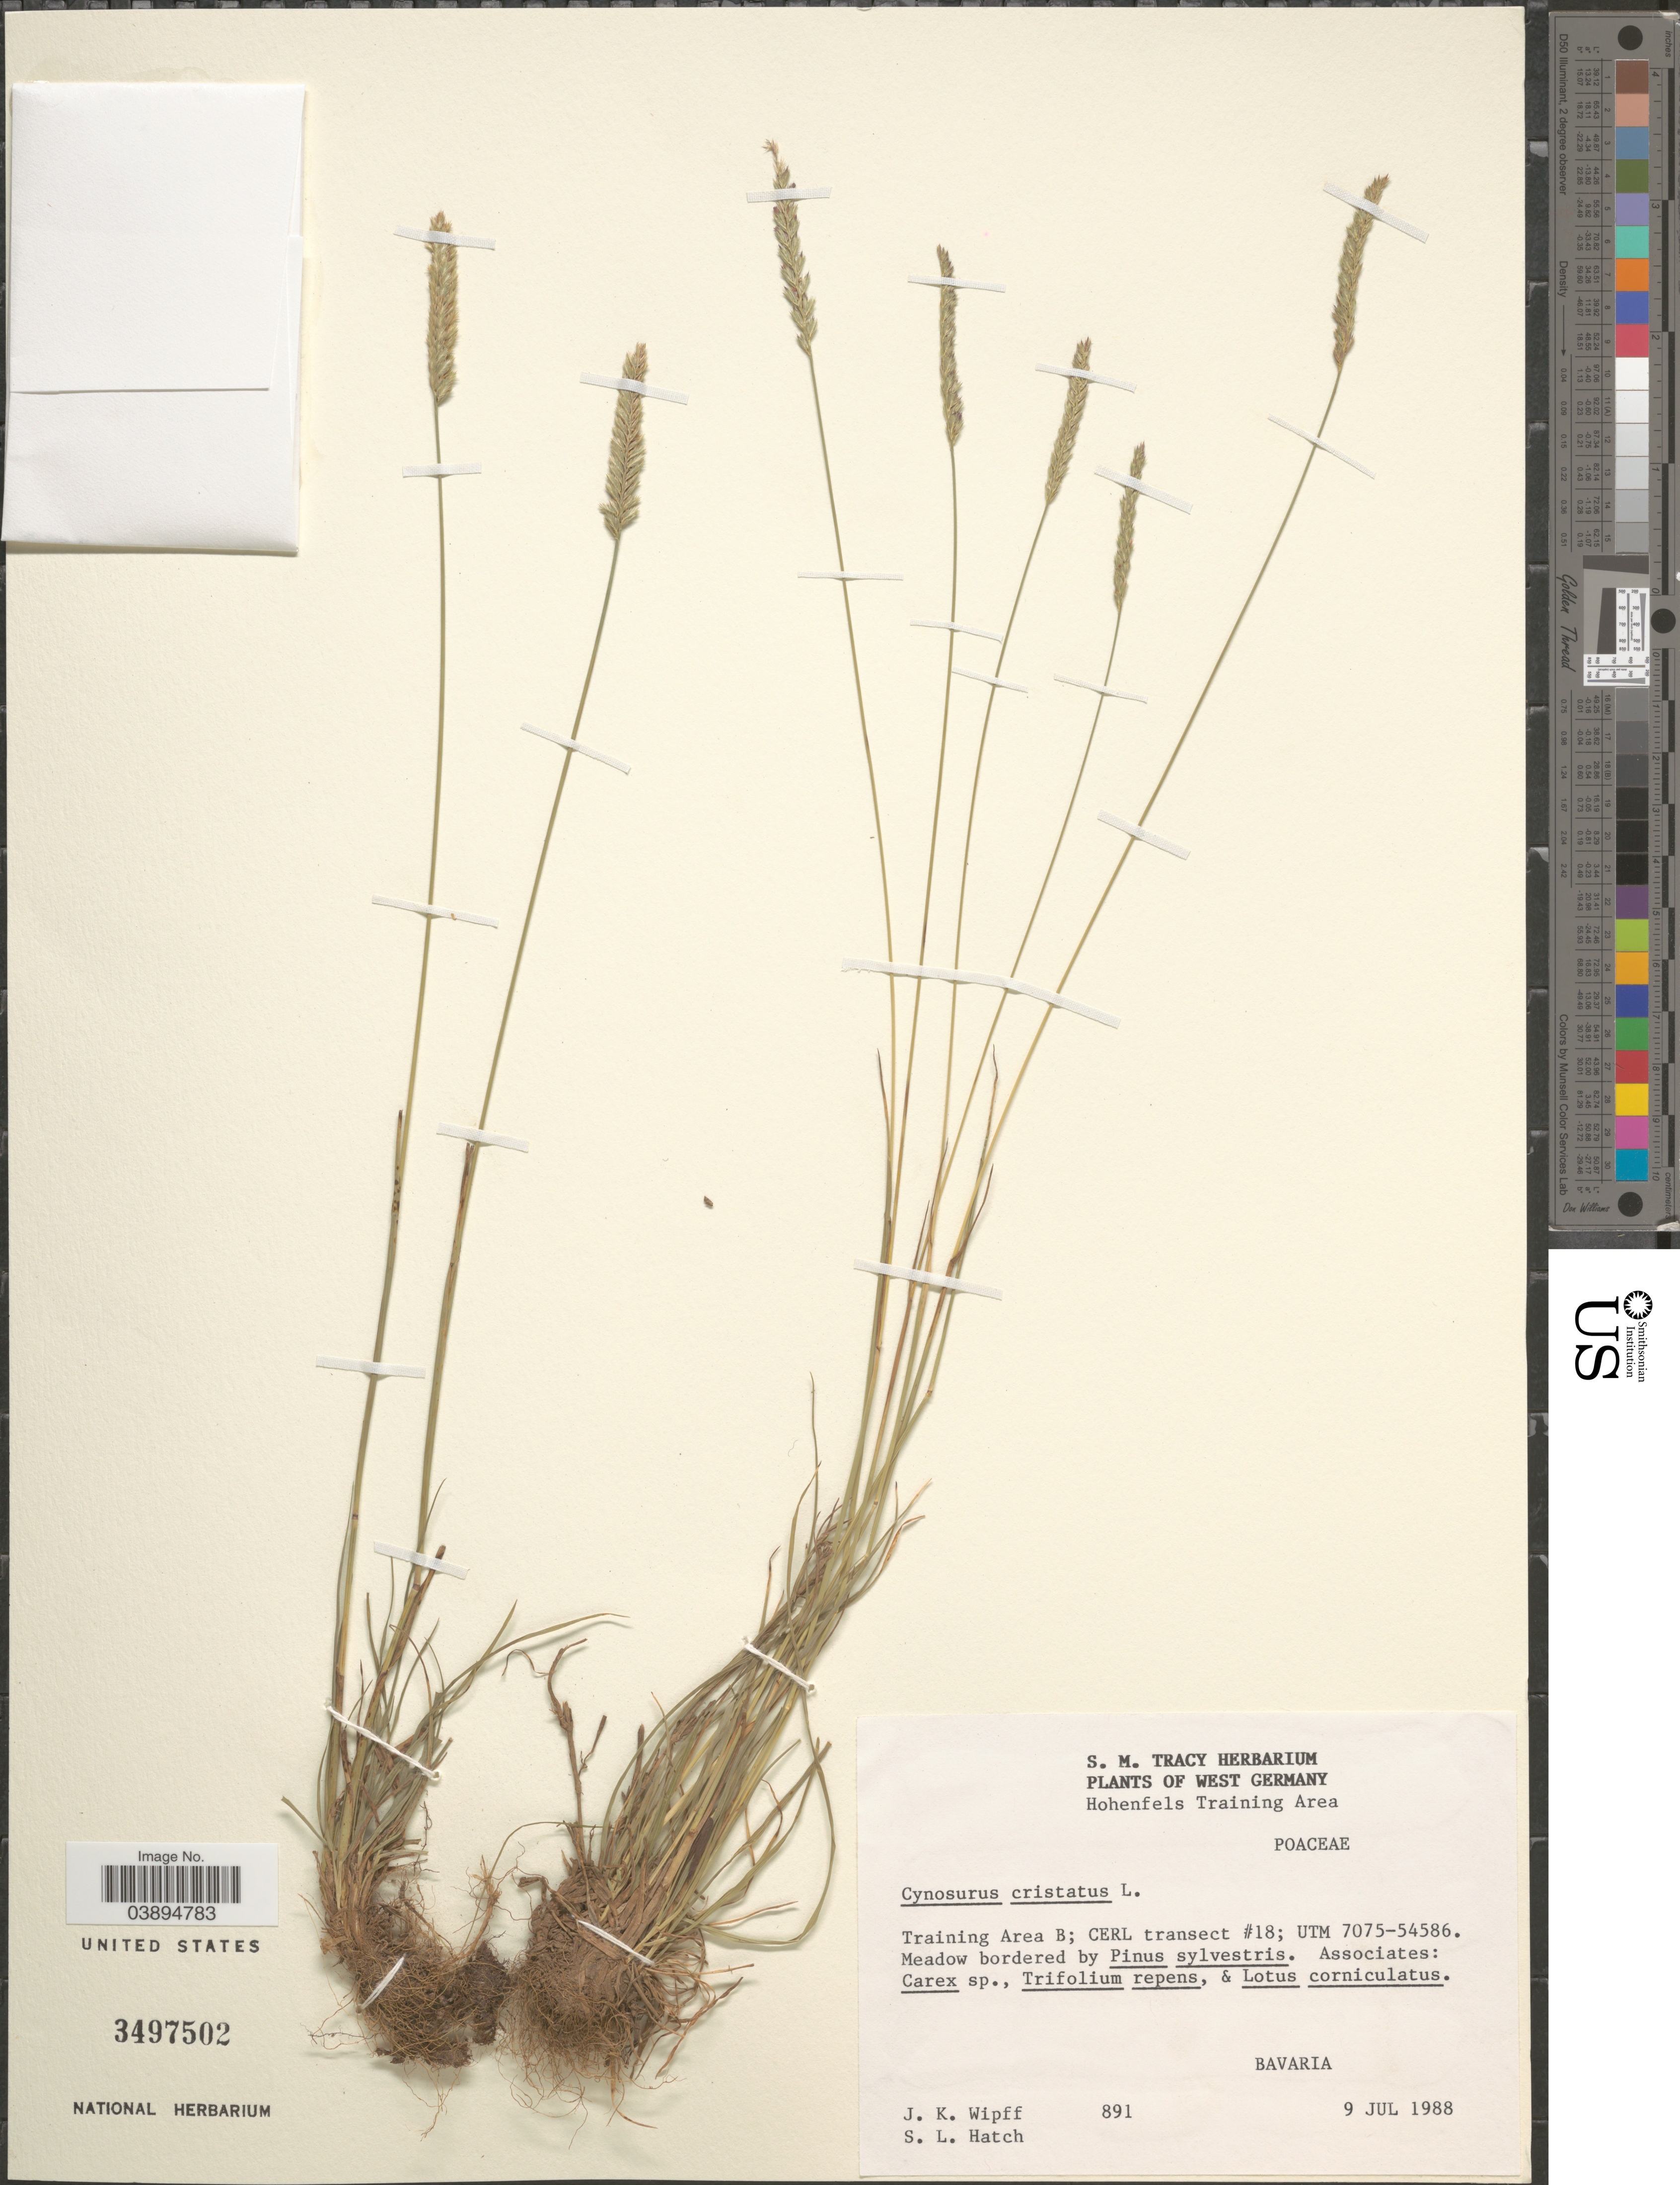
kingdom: Plantae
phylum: Tracheophyta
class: Liliopsida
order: Poales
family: Poaceae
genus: Cynosurus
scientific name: Cynosurus cristatus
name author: L.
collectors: J. K. Wipff & S. Hatch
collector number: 891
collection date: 1988-07-09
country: Germany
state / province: Bayern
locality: West Germany. Hohenfels Training Area. Training Area B; CERL transect #18; UTM 7075-54586. Bavaria.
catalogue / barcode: US 3497502